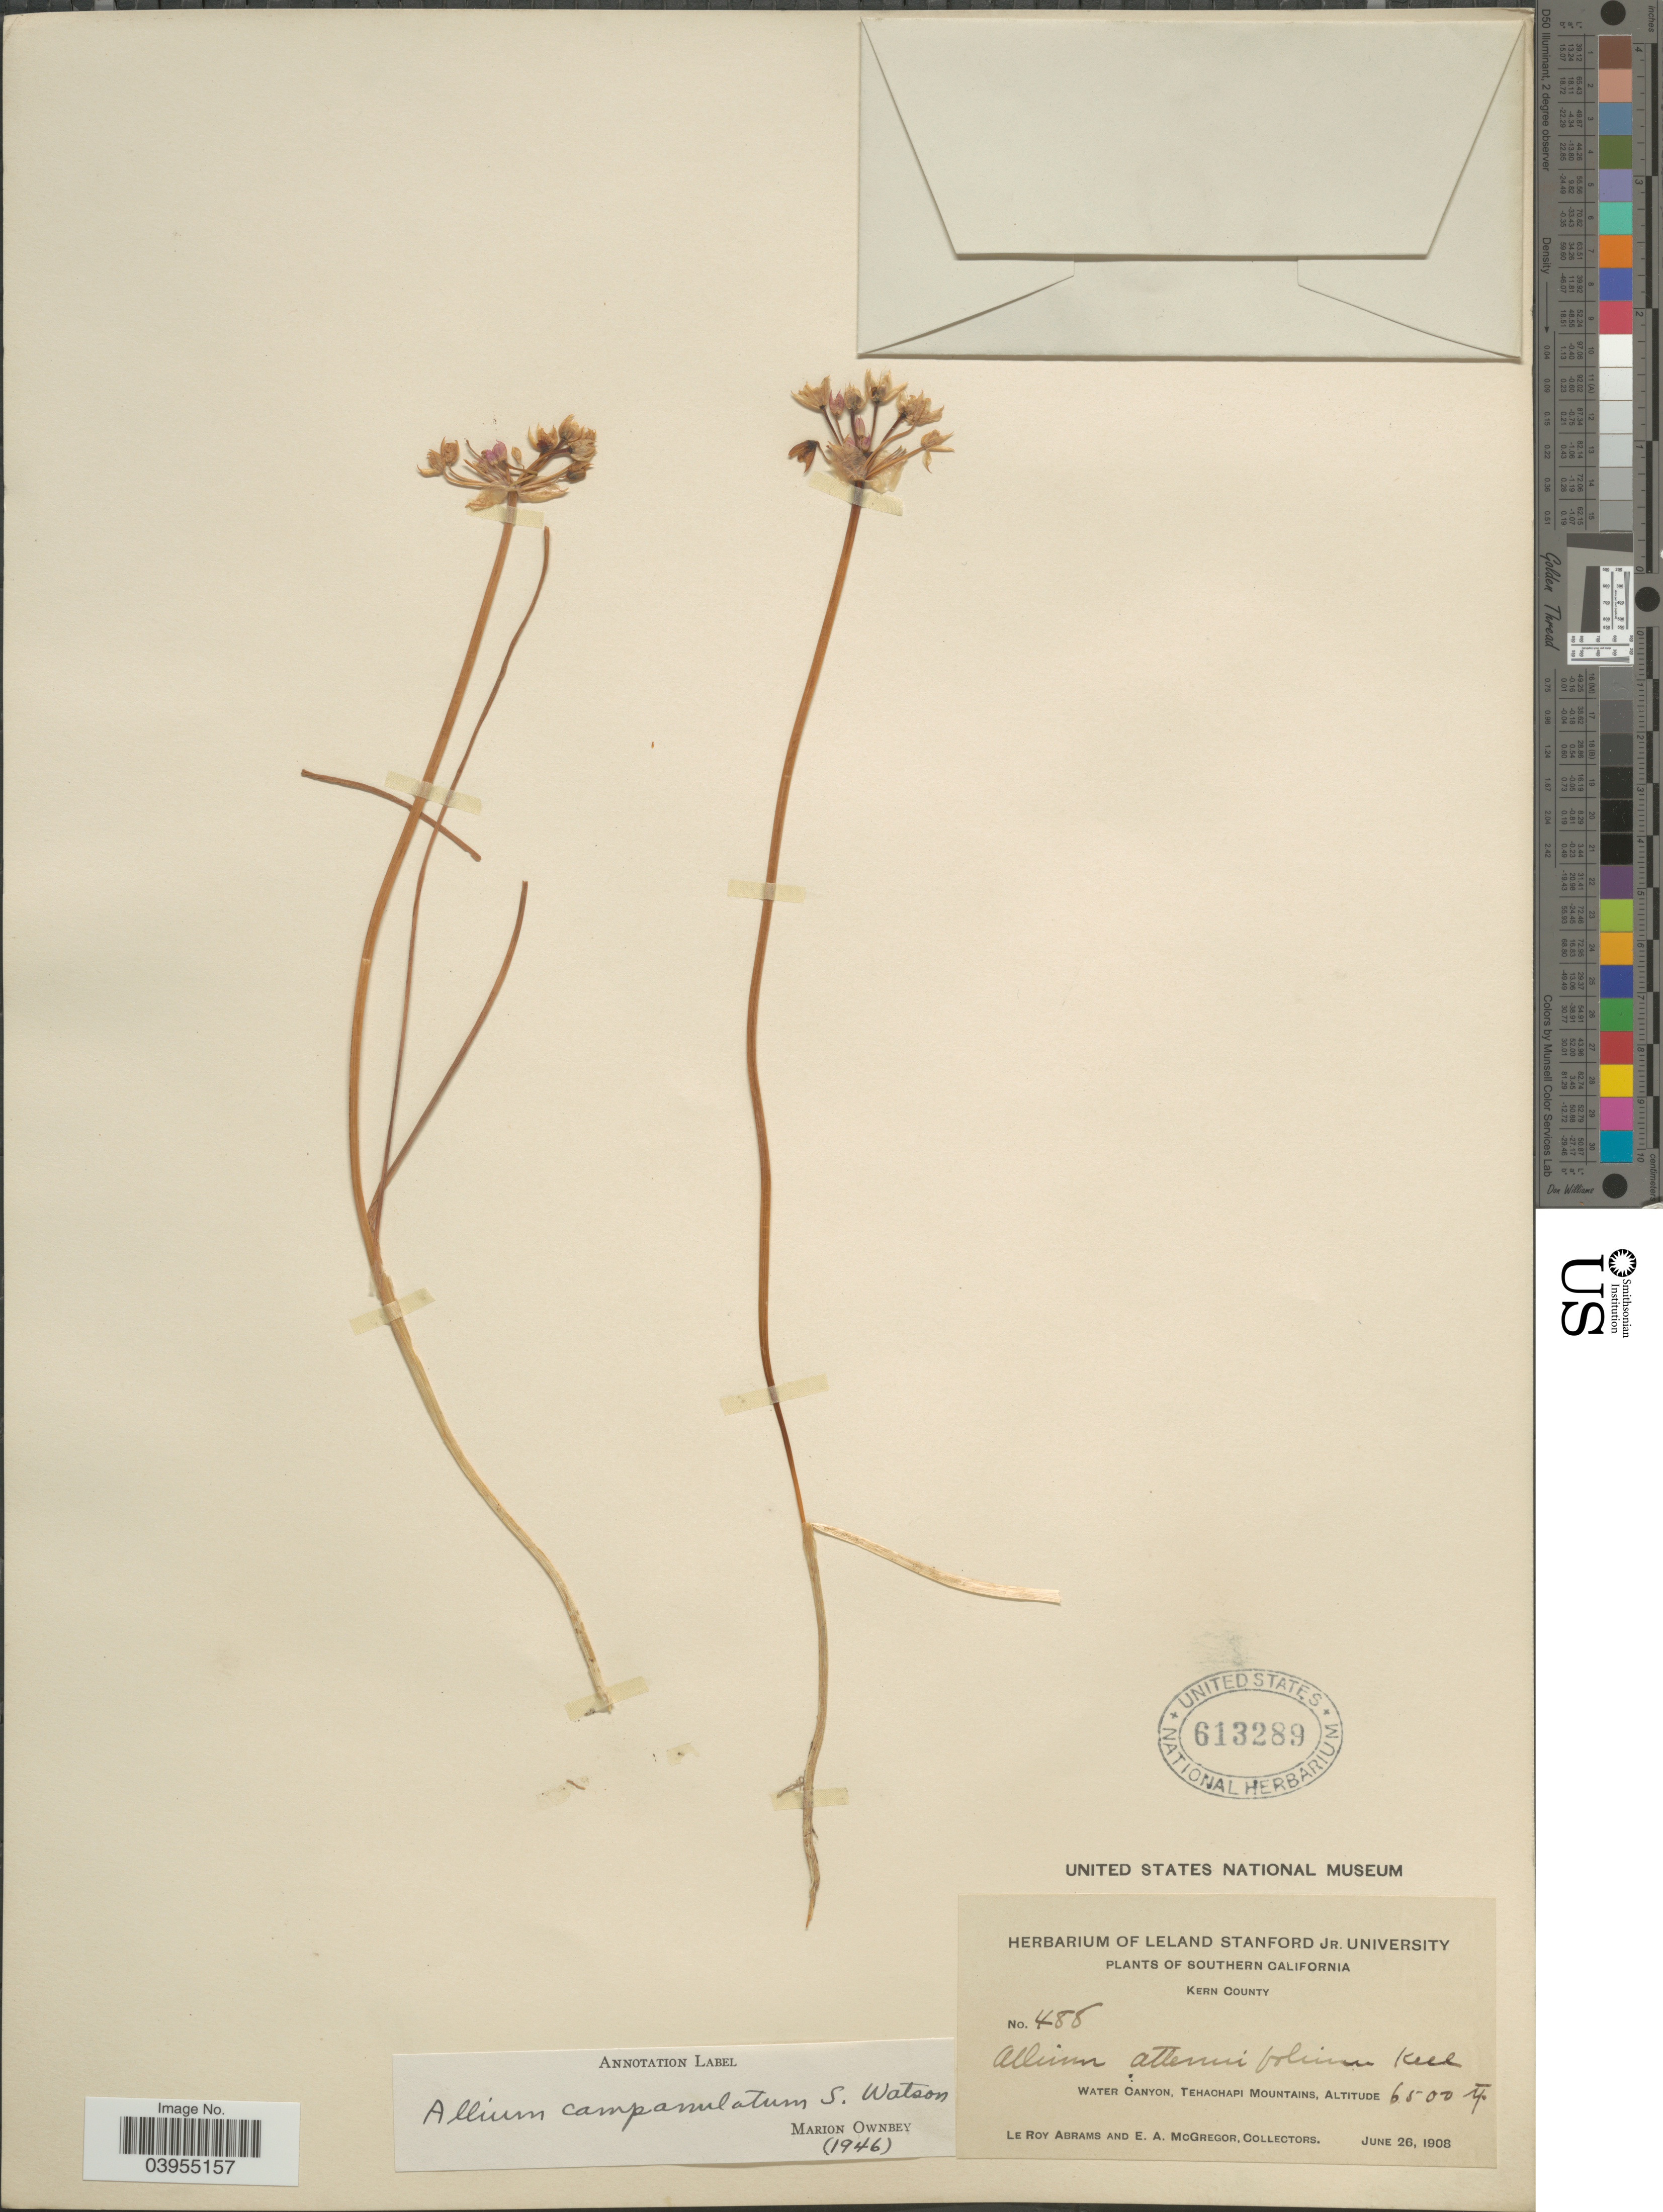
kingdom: Plantae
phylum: Tracheophyta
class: Liliopsida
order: Asparagales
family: Amaryllidaceae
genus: Allium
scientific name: Allium campanulatum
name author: S. Watson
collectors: L. Abrams & E. A. McGregor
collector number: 488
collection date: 1908-06-26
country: United States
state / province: California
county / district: Kern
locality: Southern California. Kern County. Water Canyon, Tehachapi Mountains.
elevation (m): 1981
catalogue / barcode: US 613289